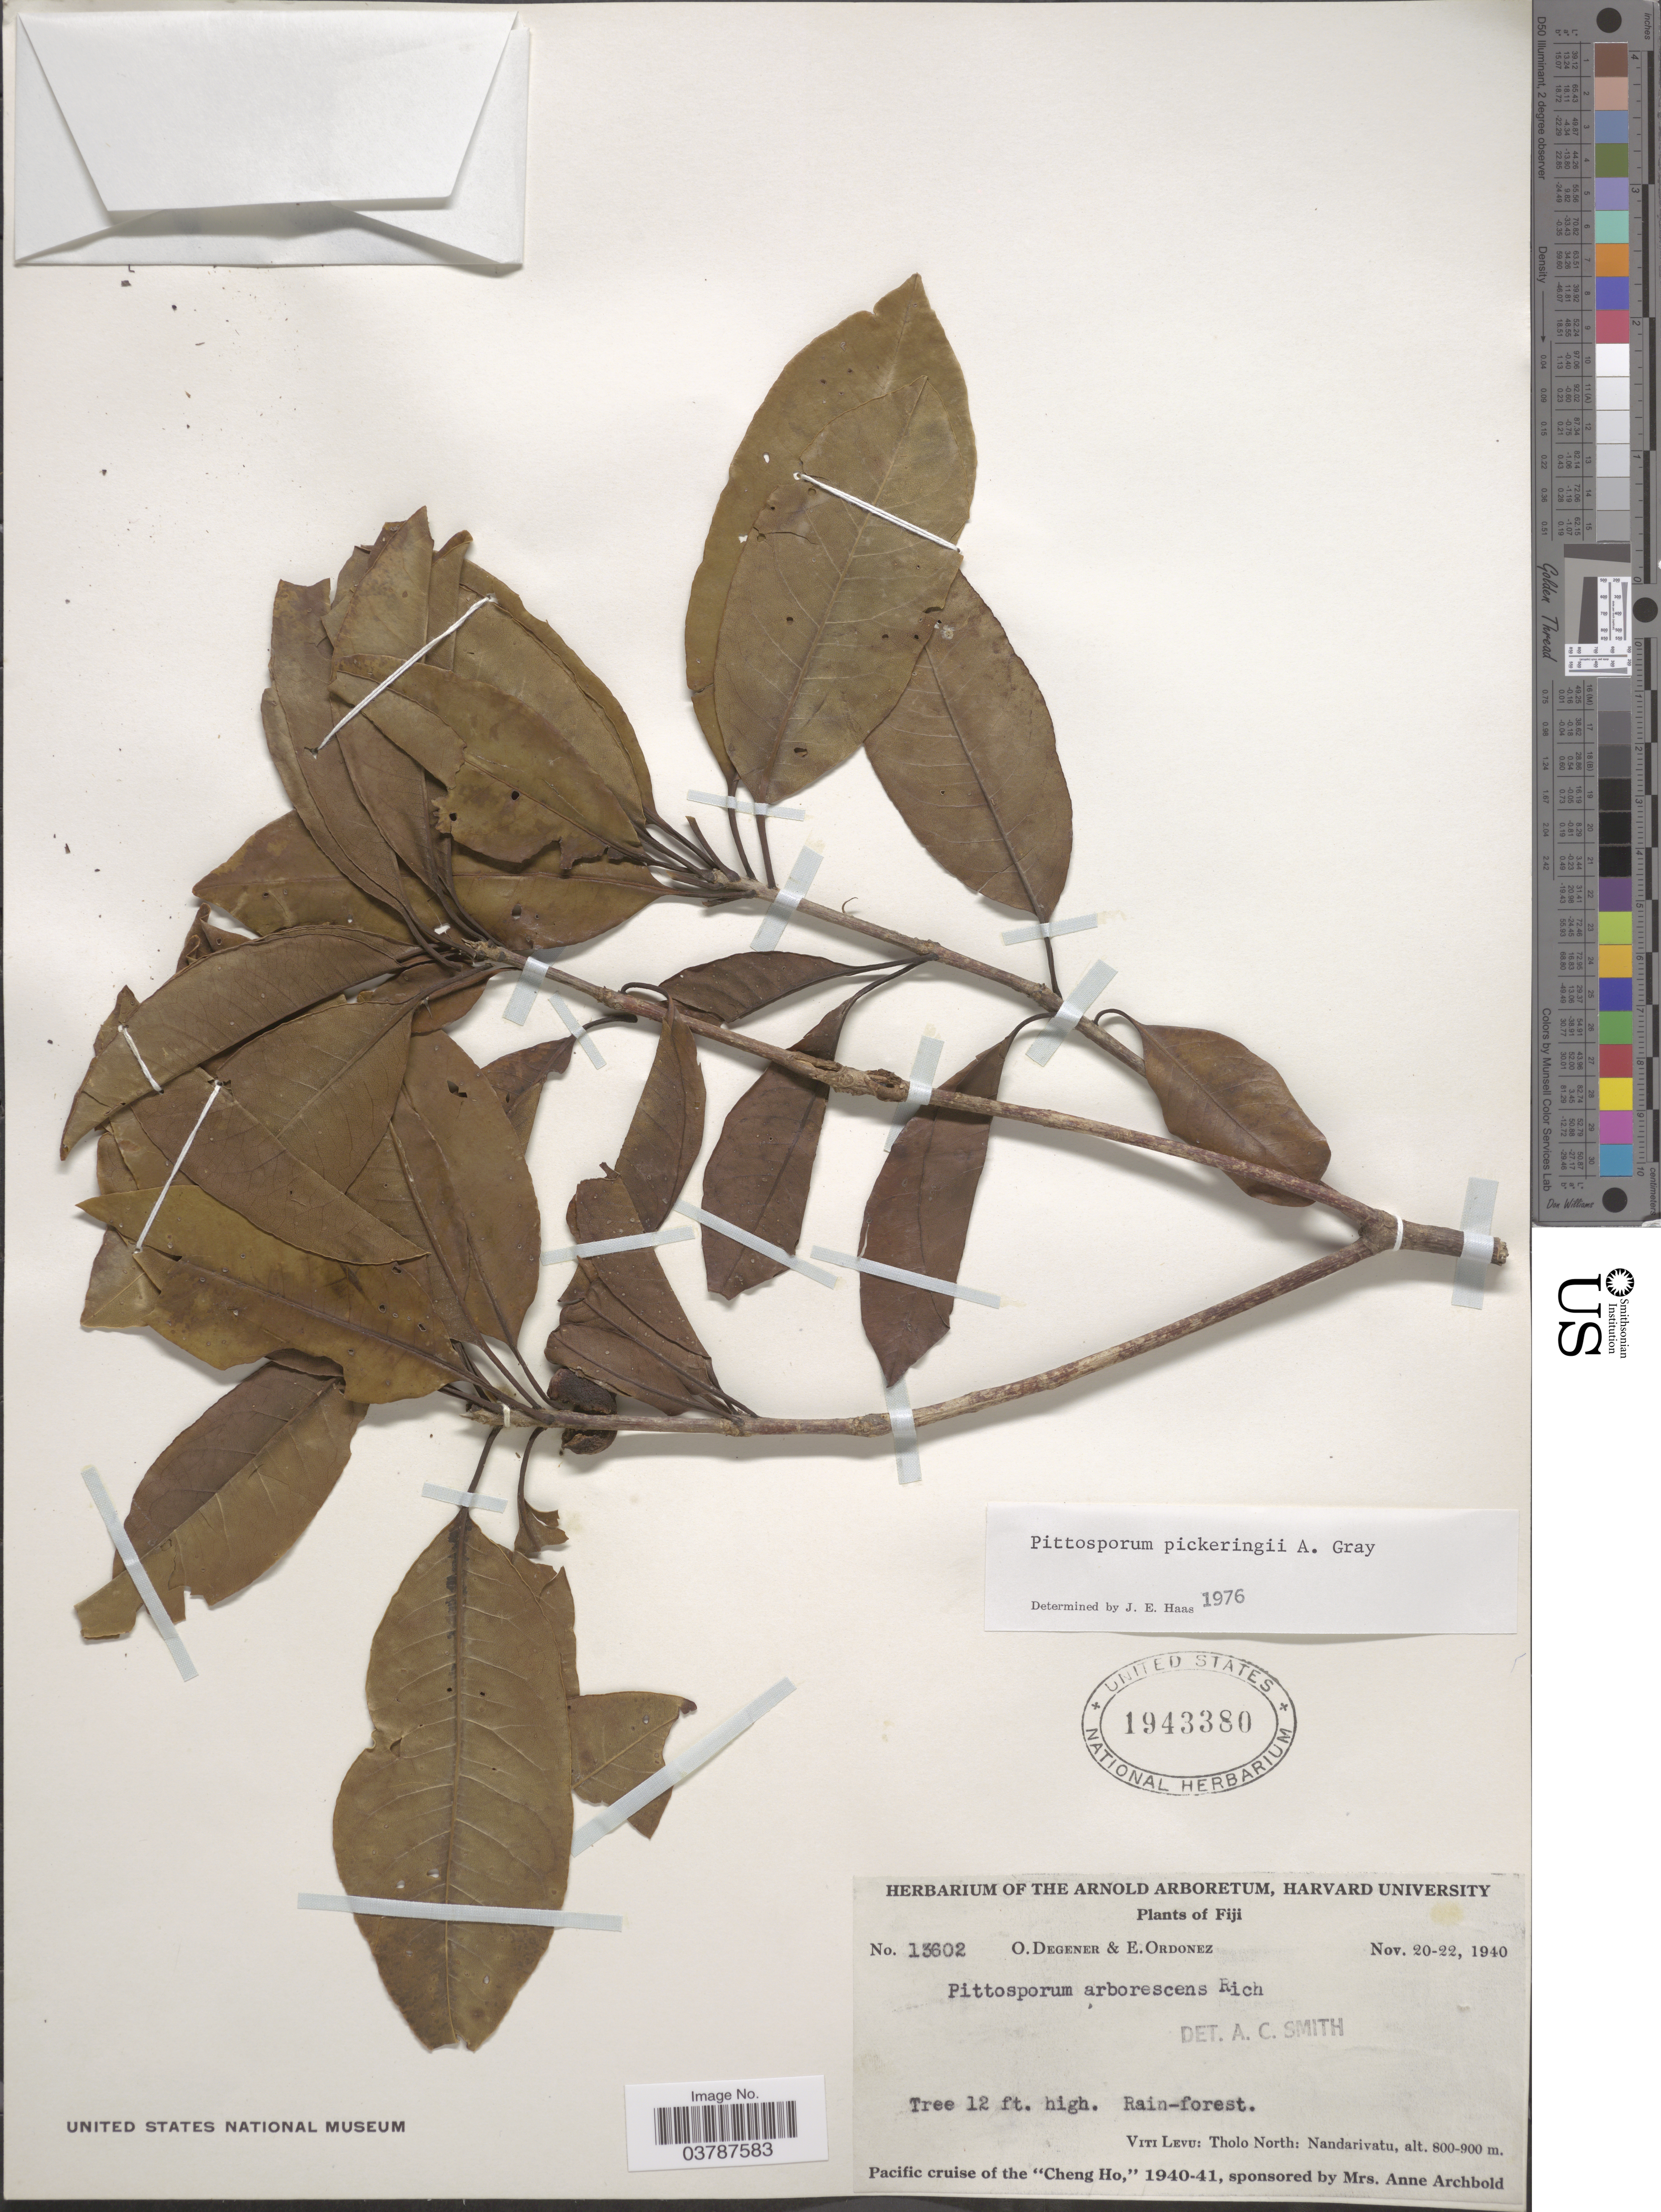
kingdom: Plantae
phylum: Tracheophyta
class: Magnoliopsida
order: Apiales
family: Pittosporaceae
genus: Pittosporum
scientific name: Pittosporum pickeringii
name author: A. Gray in Wilkes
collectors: O. Degener & E. Ordonez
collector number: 13602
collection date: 1940-11-20/1940-11-22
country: Fiji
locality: Viti Levu: Tholo North: Nandarivatu.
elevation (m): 800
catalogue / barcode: US 1943380